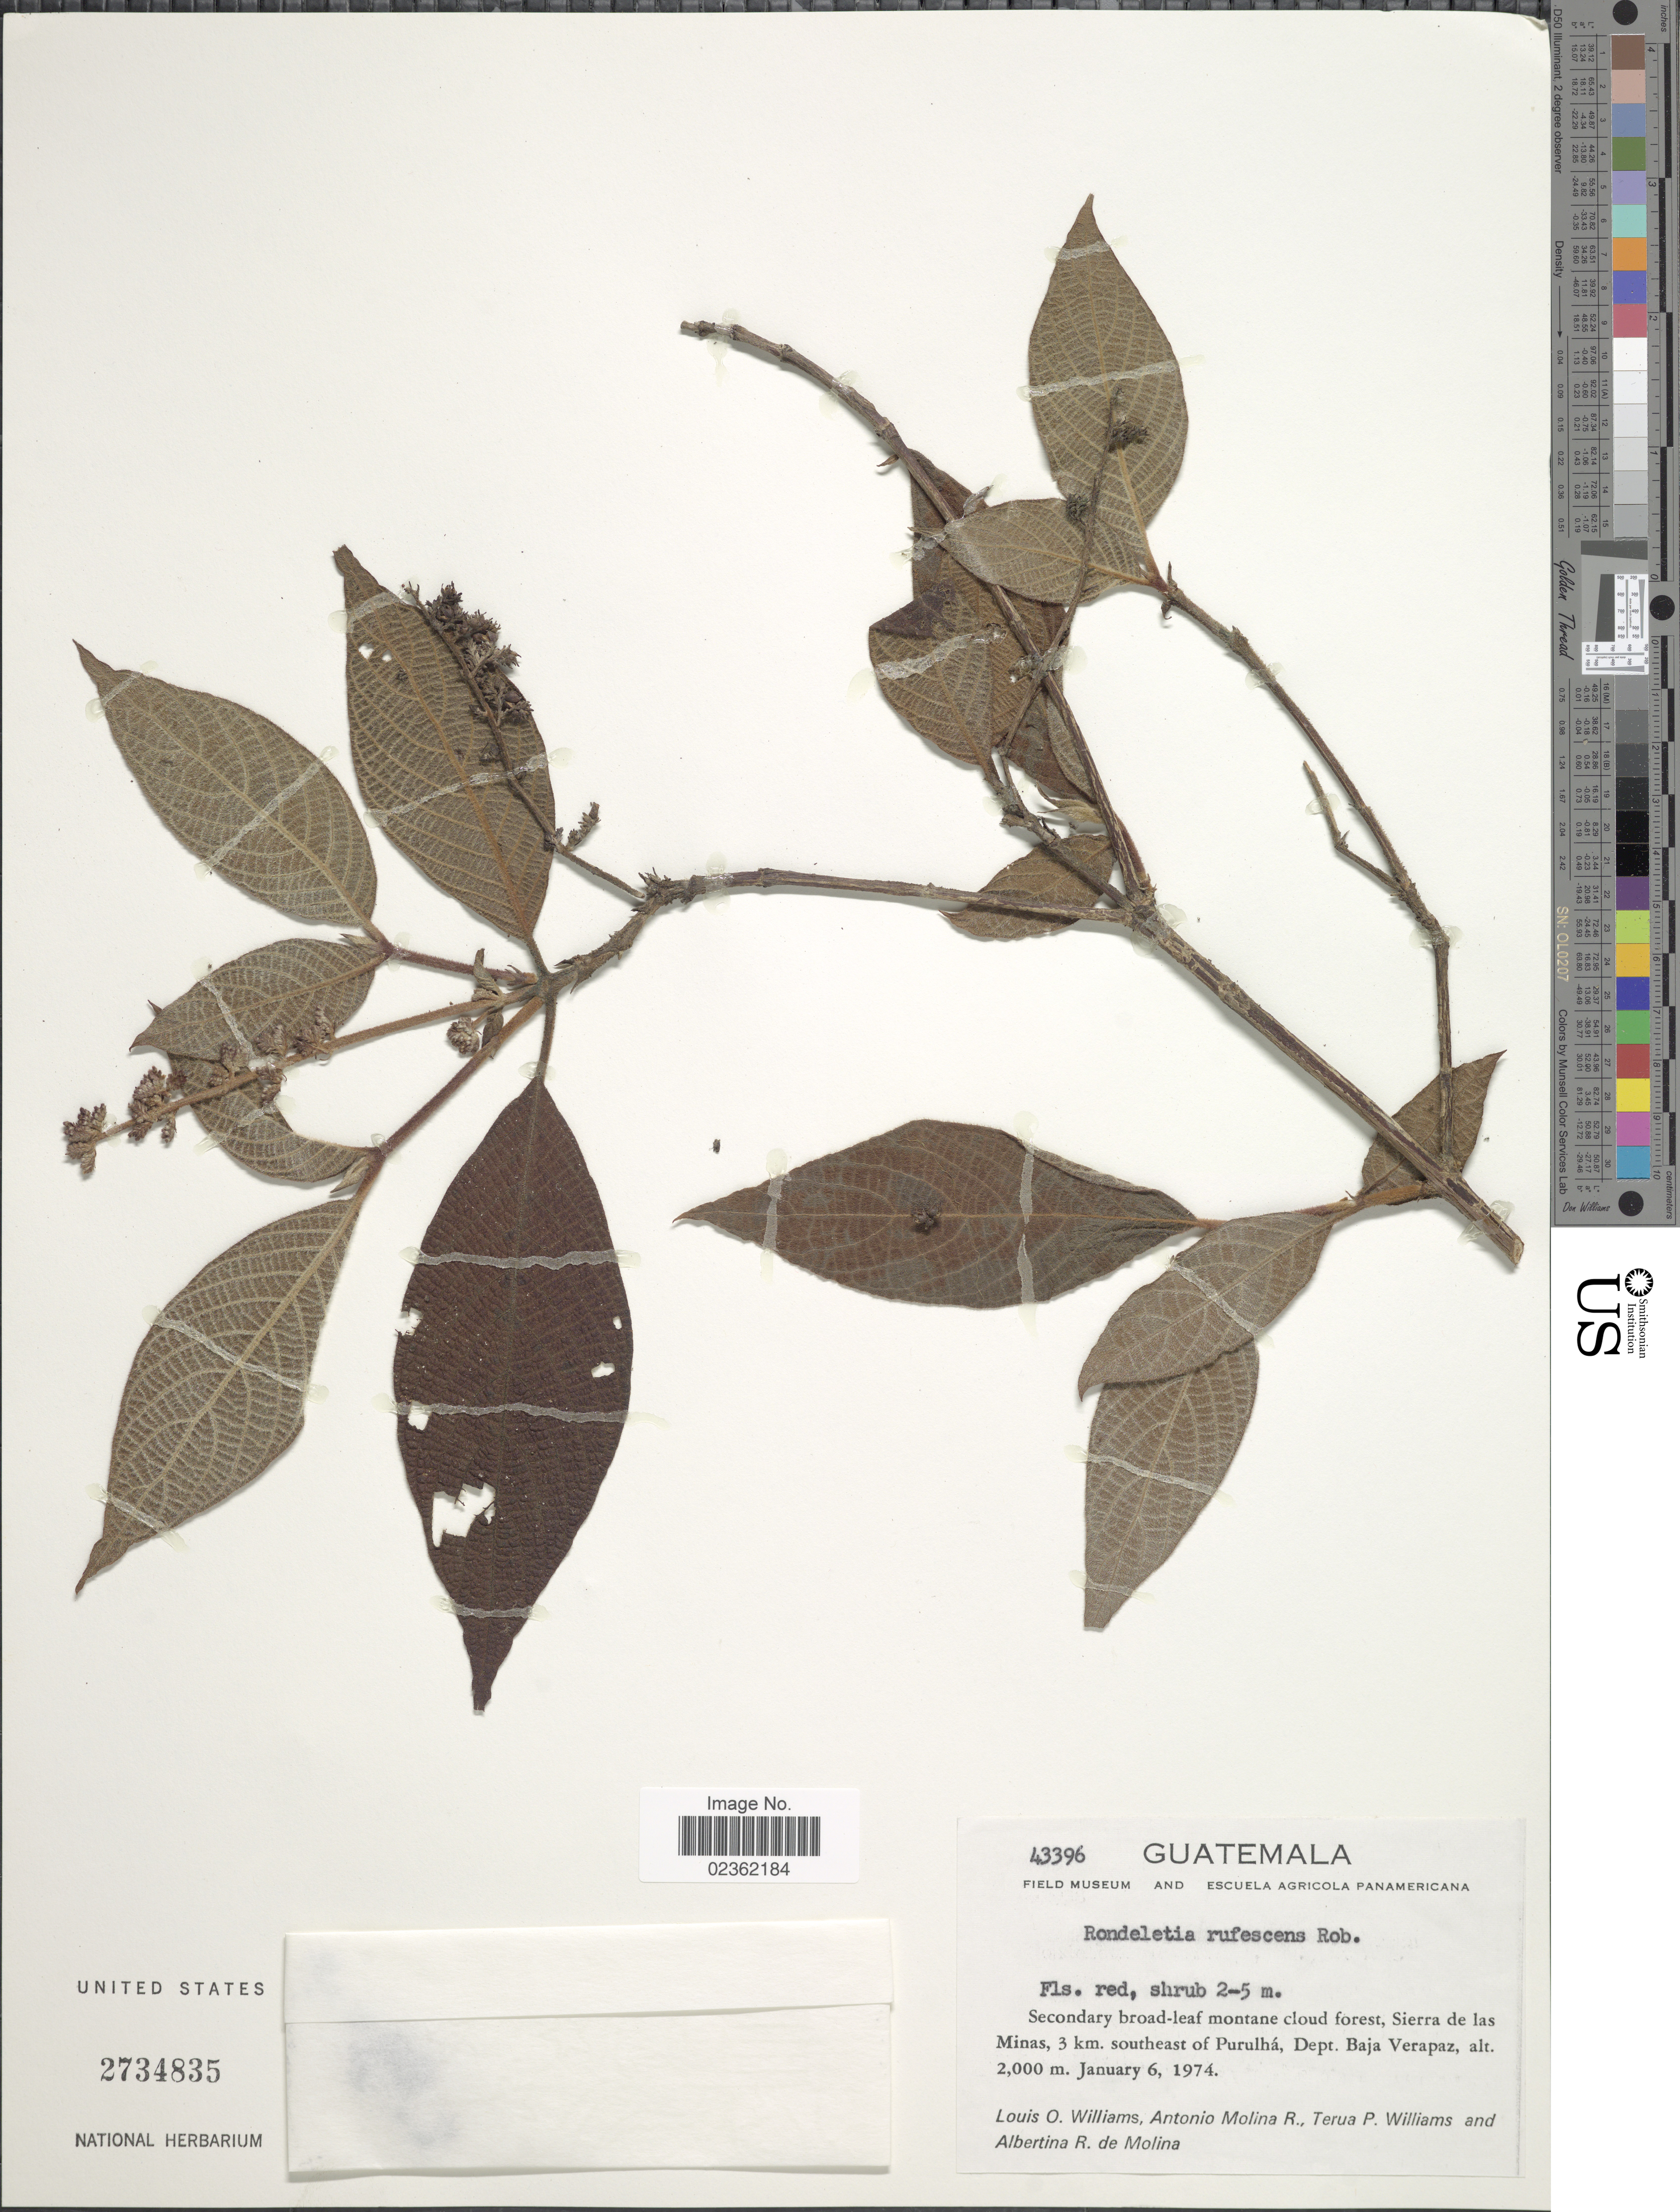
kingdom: Plantae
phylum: Tracheophyta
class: Magnoliopsida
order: Gentianales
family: Rubiaceae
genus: Rondeletia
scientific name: Rondeletia rufescens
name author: B.L. Rob.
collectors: L. O. Williams, A. Molina R., T. Williams & A. R. Molina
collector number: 43396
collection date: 1974-01-06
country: Guatemala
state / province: Baja Verapaz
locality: Secondary broad-leaf montane cloud forest, Sierra de las Minas, 3 km. southeast of Purulha.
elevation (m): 2000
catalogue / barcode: US 2734835